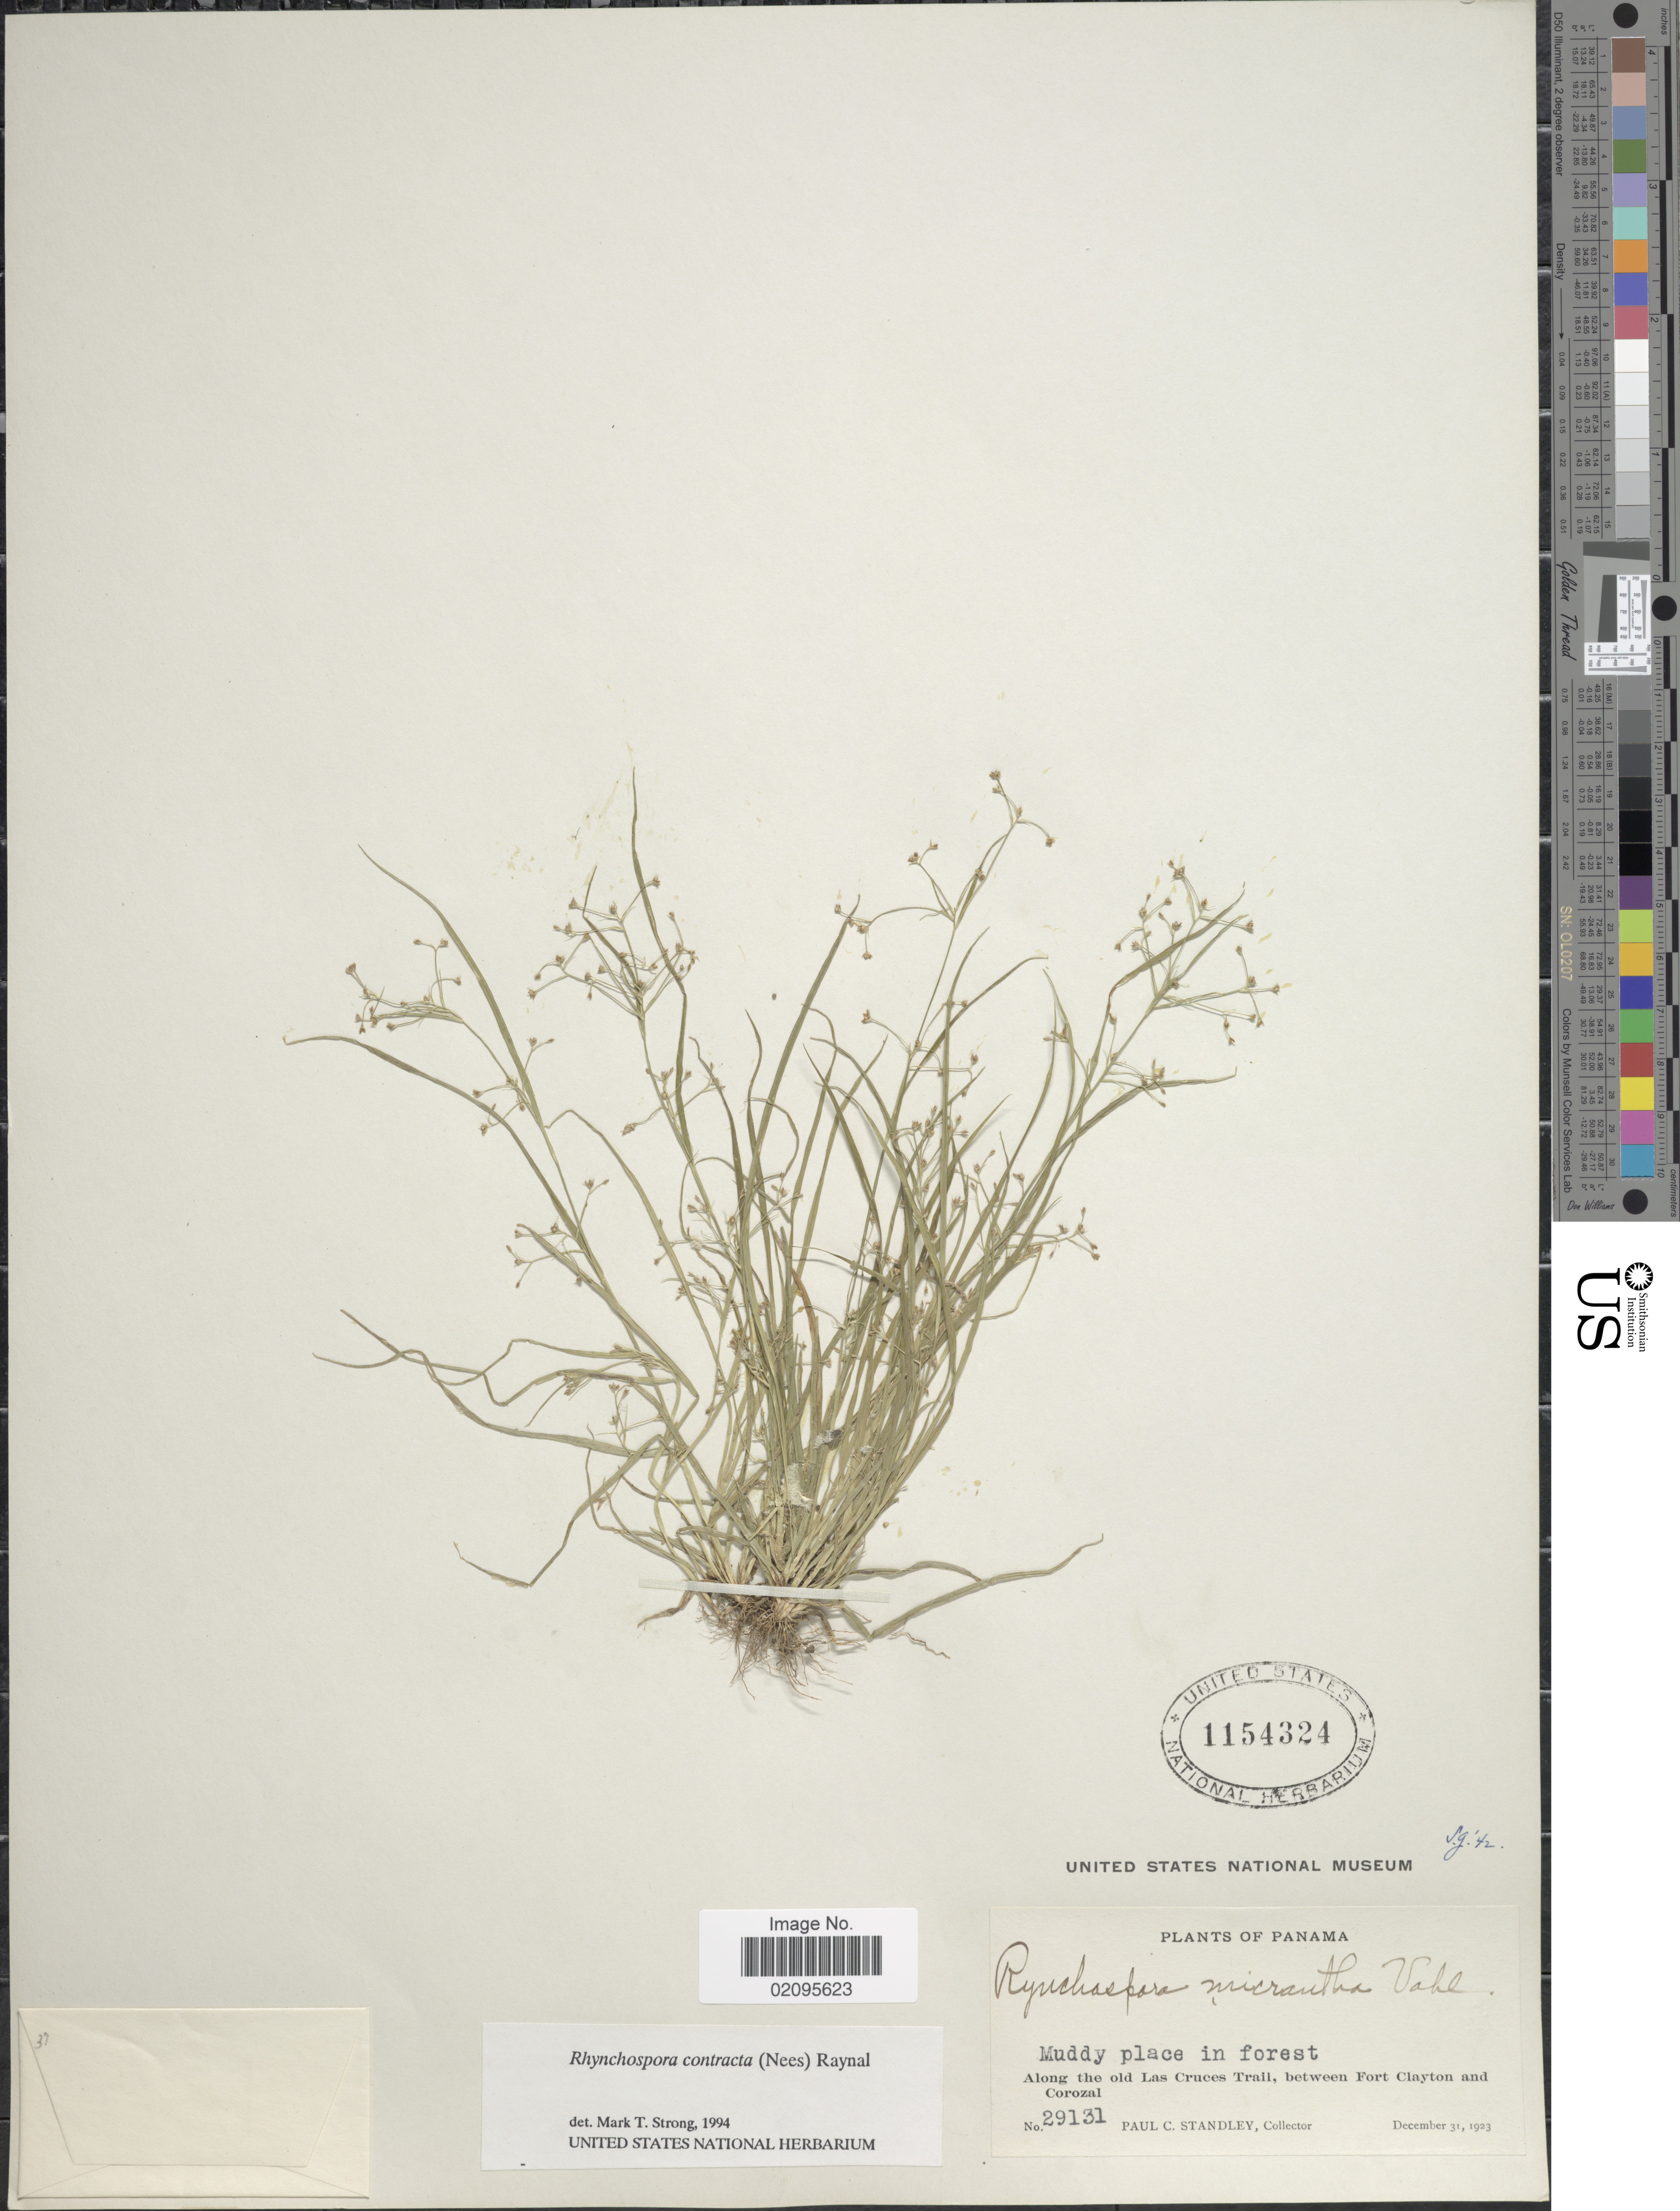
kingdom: Plantae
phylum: Tracheophyta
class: Liliopsida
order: Poales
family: Cyperaceae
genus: Rhynchospora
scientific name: Rhynchospora contracta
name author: (Nees) J. Raynal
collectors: P. C. Standley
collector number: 29131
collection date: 1923-12-31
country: Panama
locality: Muddy place, along the old Las Cruces Trail, between Fort Clayton and Corozal.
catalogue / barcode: US 1154324